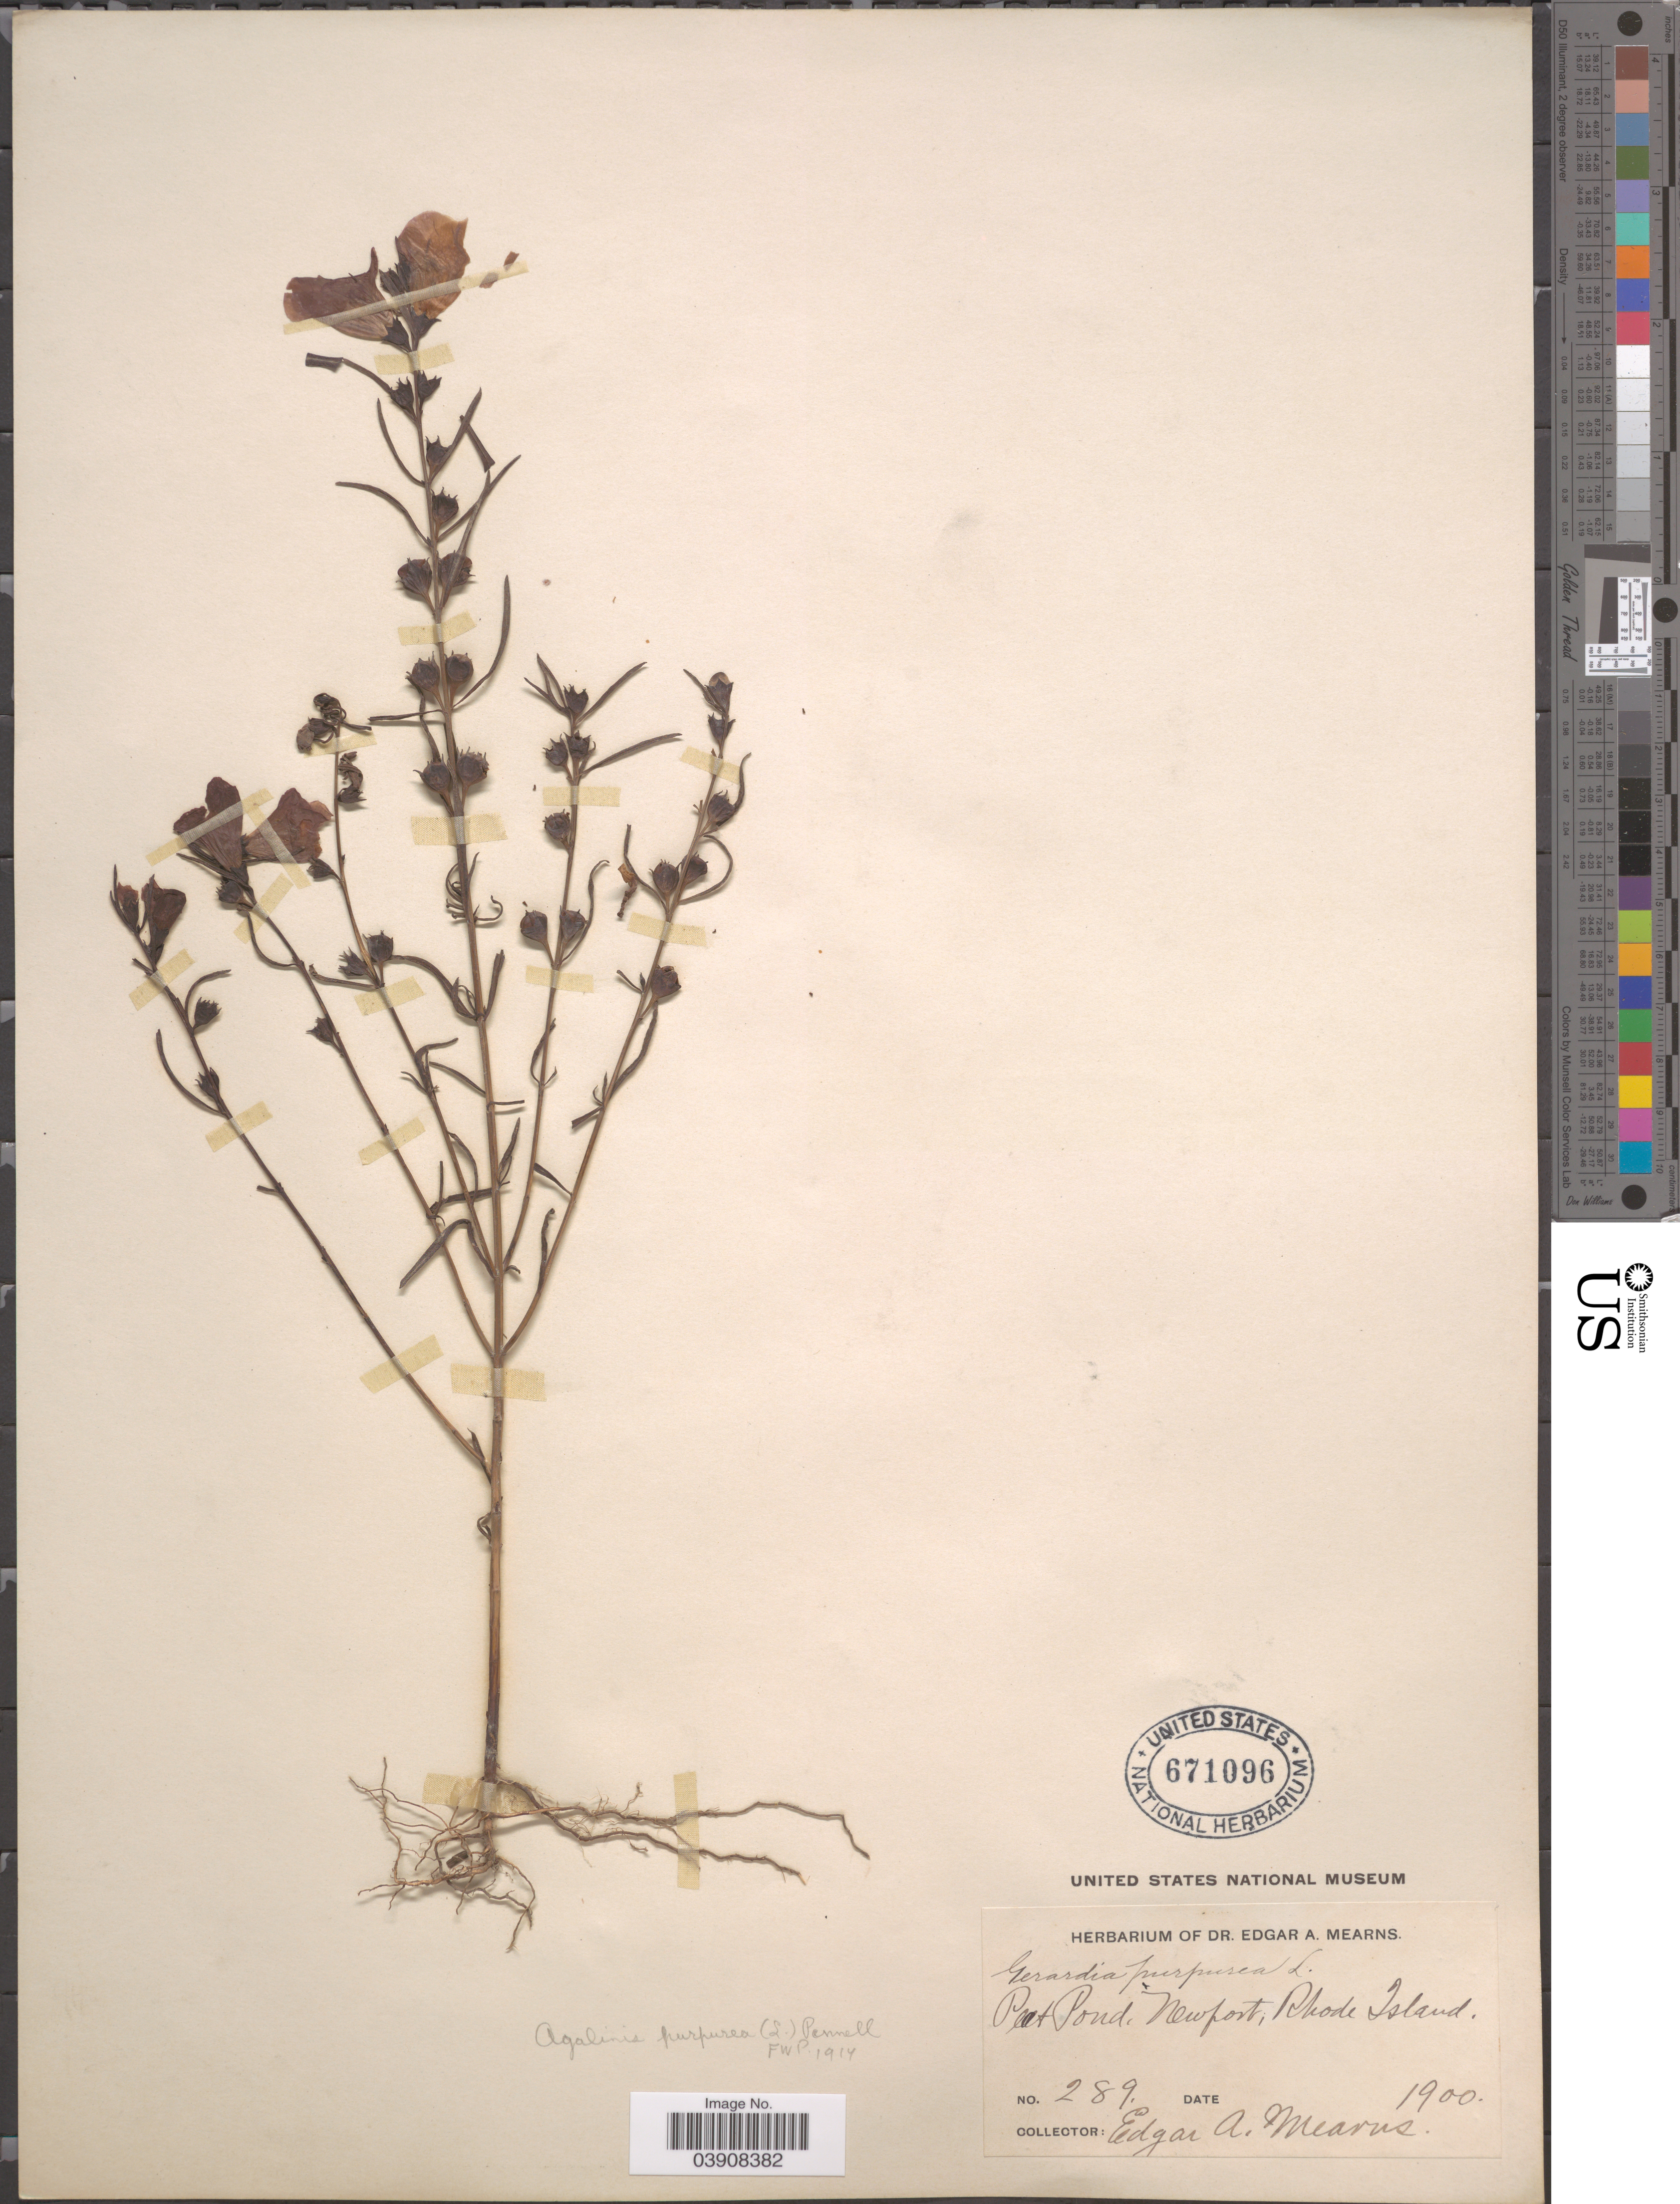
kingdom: Plantae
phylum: Tracheophyta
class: Magnoliopsida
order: Lamiales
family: Orobanchaceae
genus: Agalinis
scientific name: Agalinis purpurea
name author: (L.) Pennell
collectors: E. A. Mearns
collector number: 289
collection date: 1900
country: United States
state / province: Rhode Island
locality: Peat Pond, Newport.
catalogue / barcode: US 671096